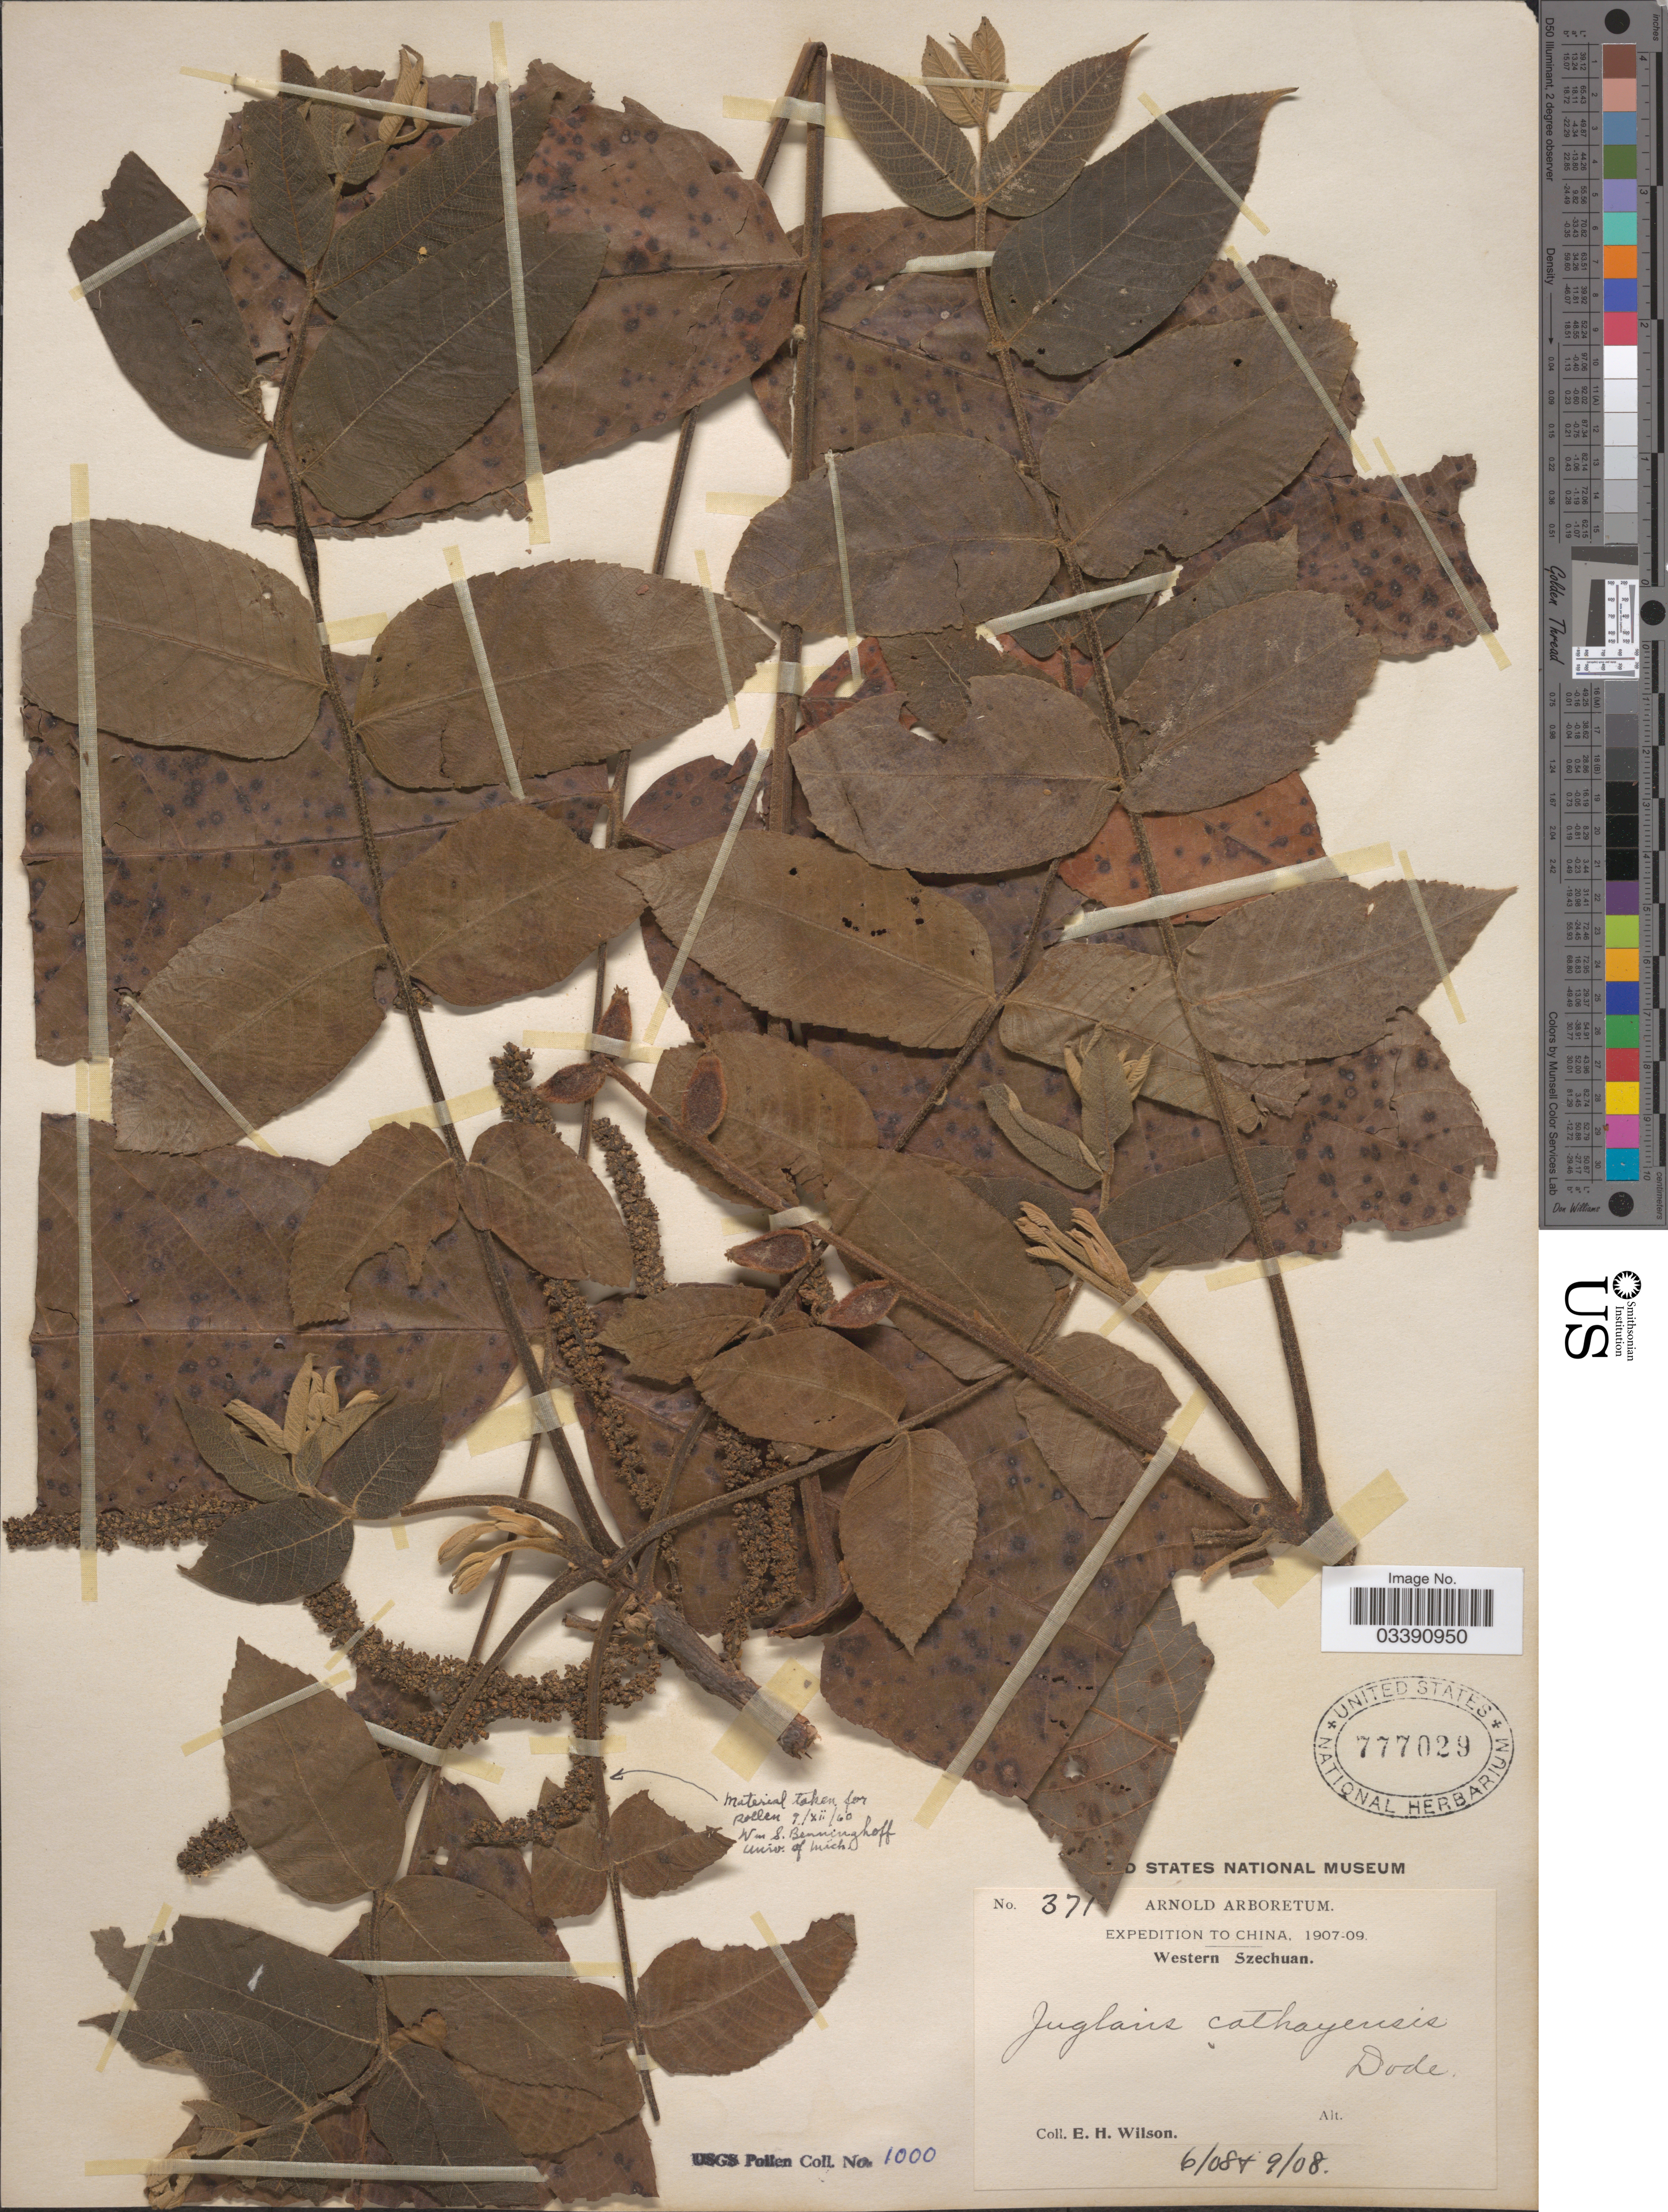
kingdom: Plantae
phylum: Tracheophyta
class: Magnoliopsida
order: Fagales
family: Juglandaceae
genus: Juglans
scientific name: Juglans cathayensis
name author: Dode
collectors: E. Wilson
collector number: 371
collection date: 1908-06/1908-09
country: China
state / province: Sichuan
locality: Western Szechuan.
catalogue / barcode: US 777029